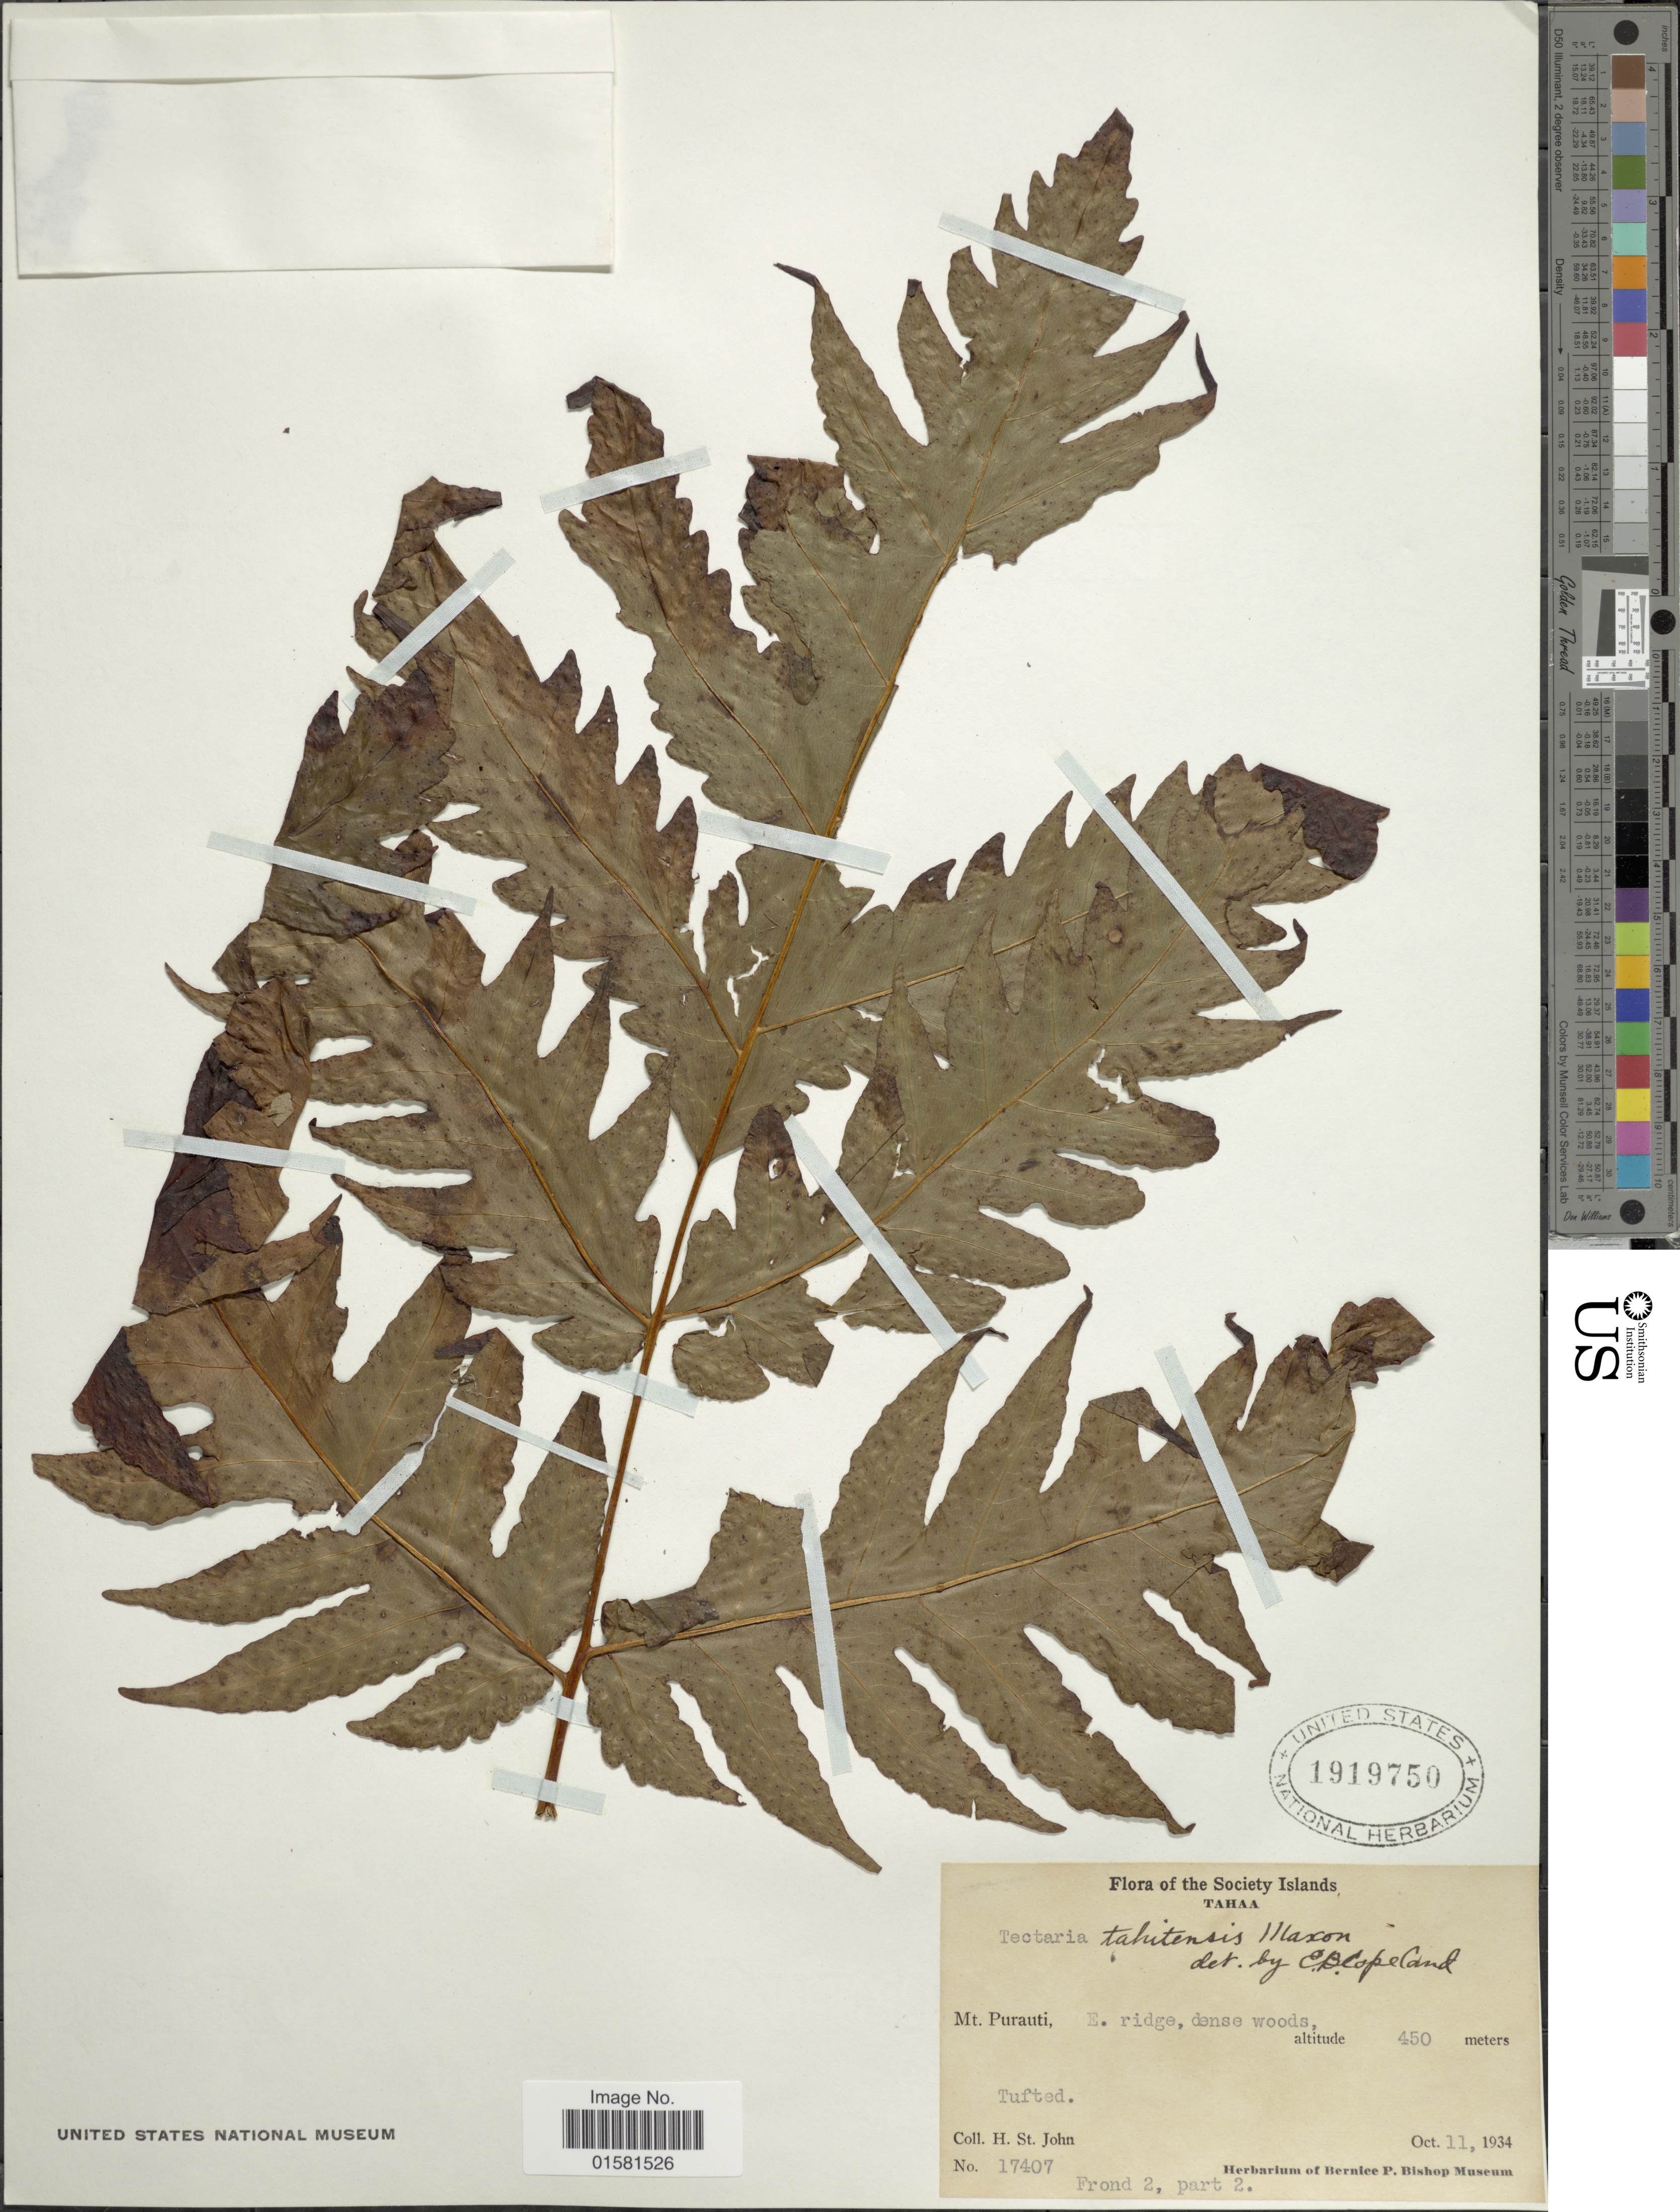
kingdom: Plantae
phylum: Tracheophyta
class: Polypodiopsida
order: Polypodiales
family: Tectariaceae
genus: Tectaria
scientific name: Tectaria tahitensis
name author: Maxon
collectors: N. Purcell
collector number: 17407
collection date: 1934-10-11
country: French Polynesia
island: Tahaa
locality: Society Islands, Tahaa, Mt. Purauti, E. ridge, dense woods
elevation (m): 450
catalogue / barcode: US 1919750